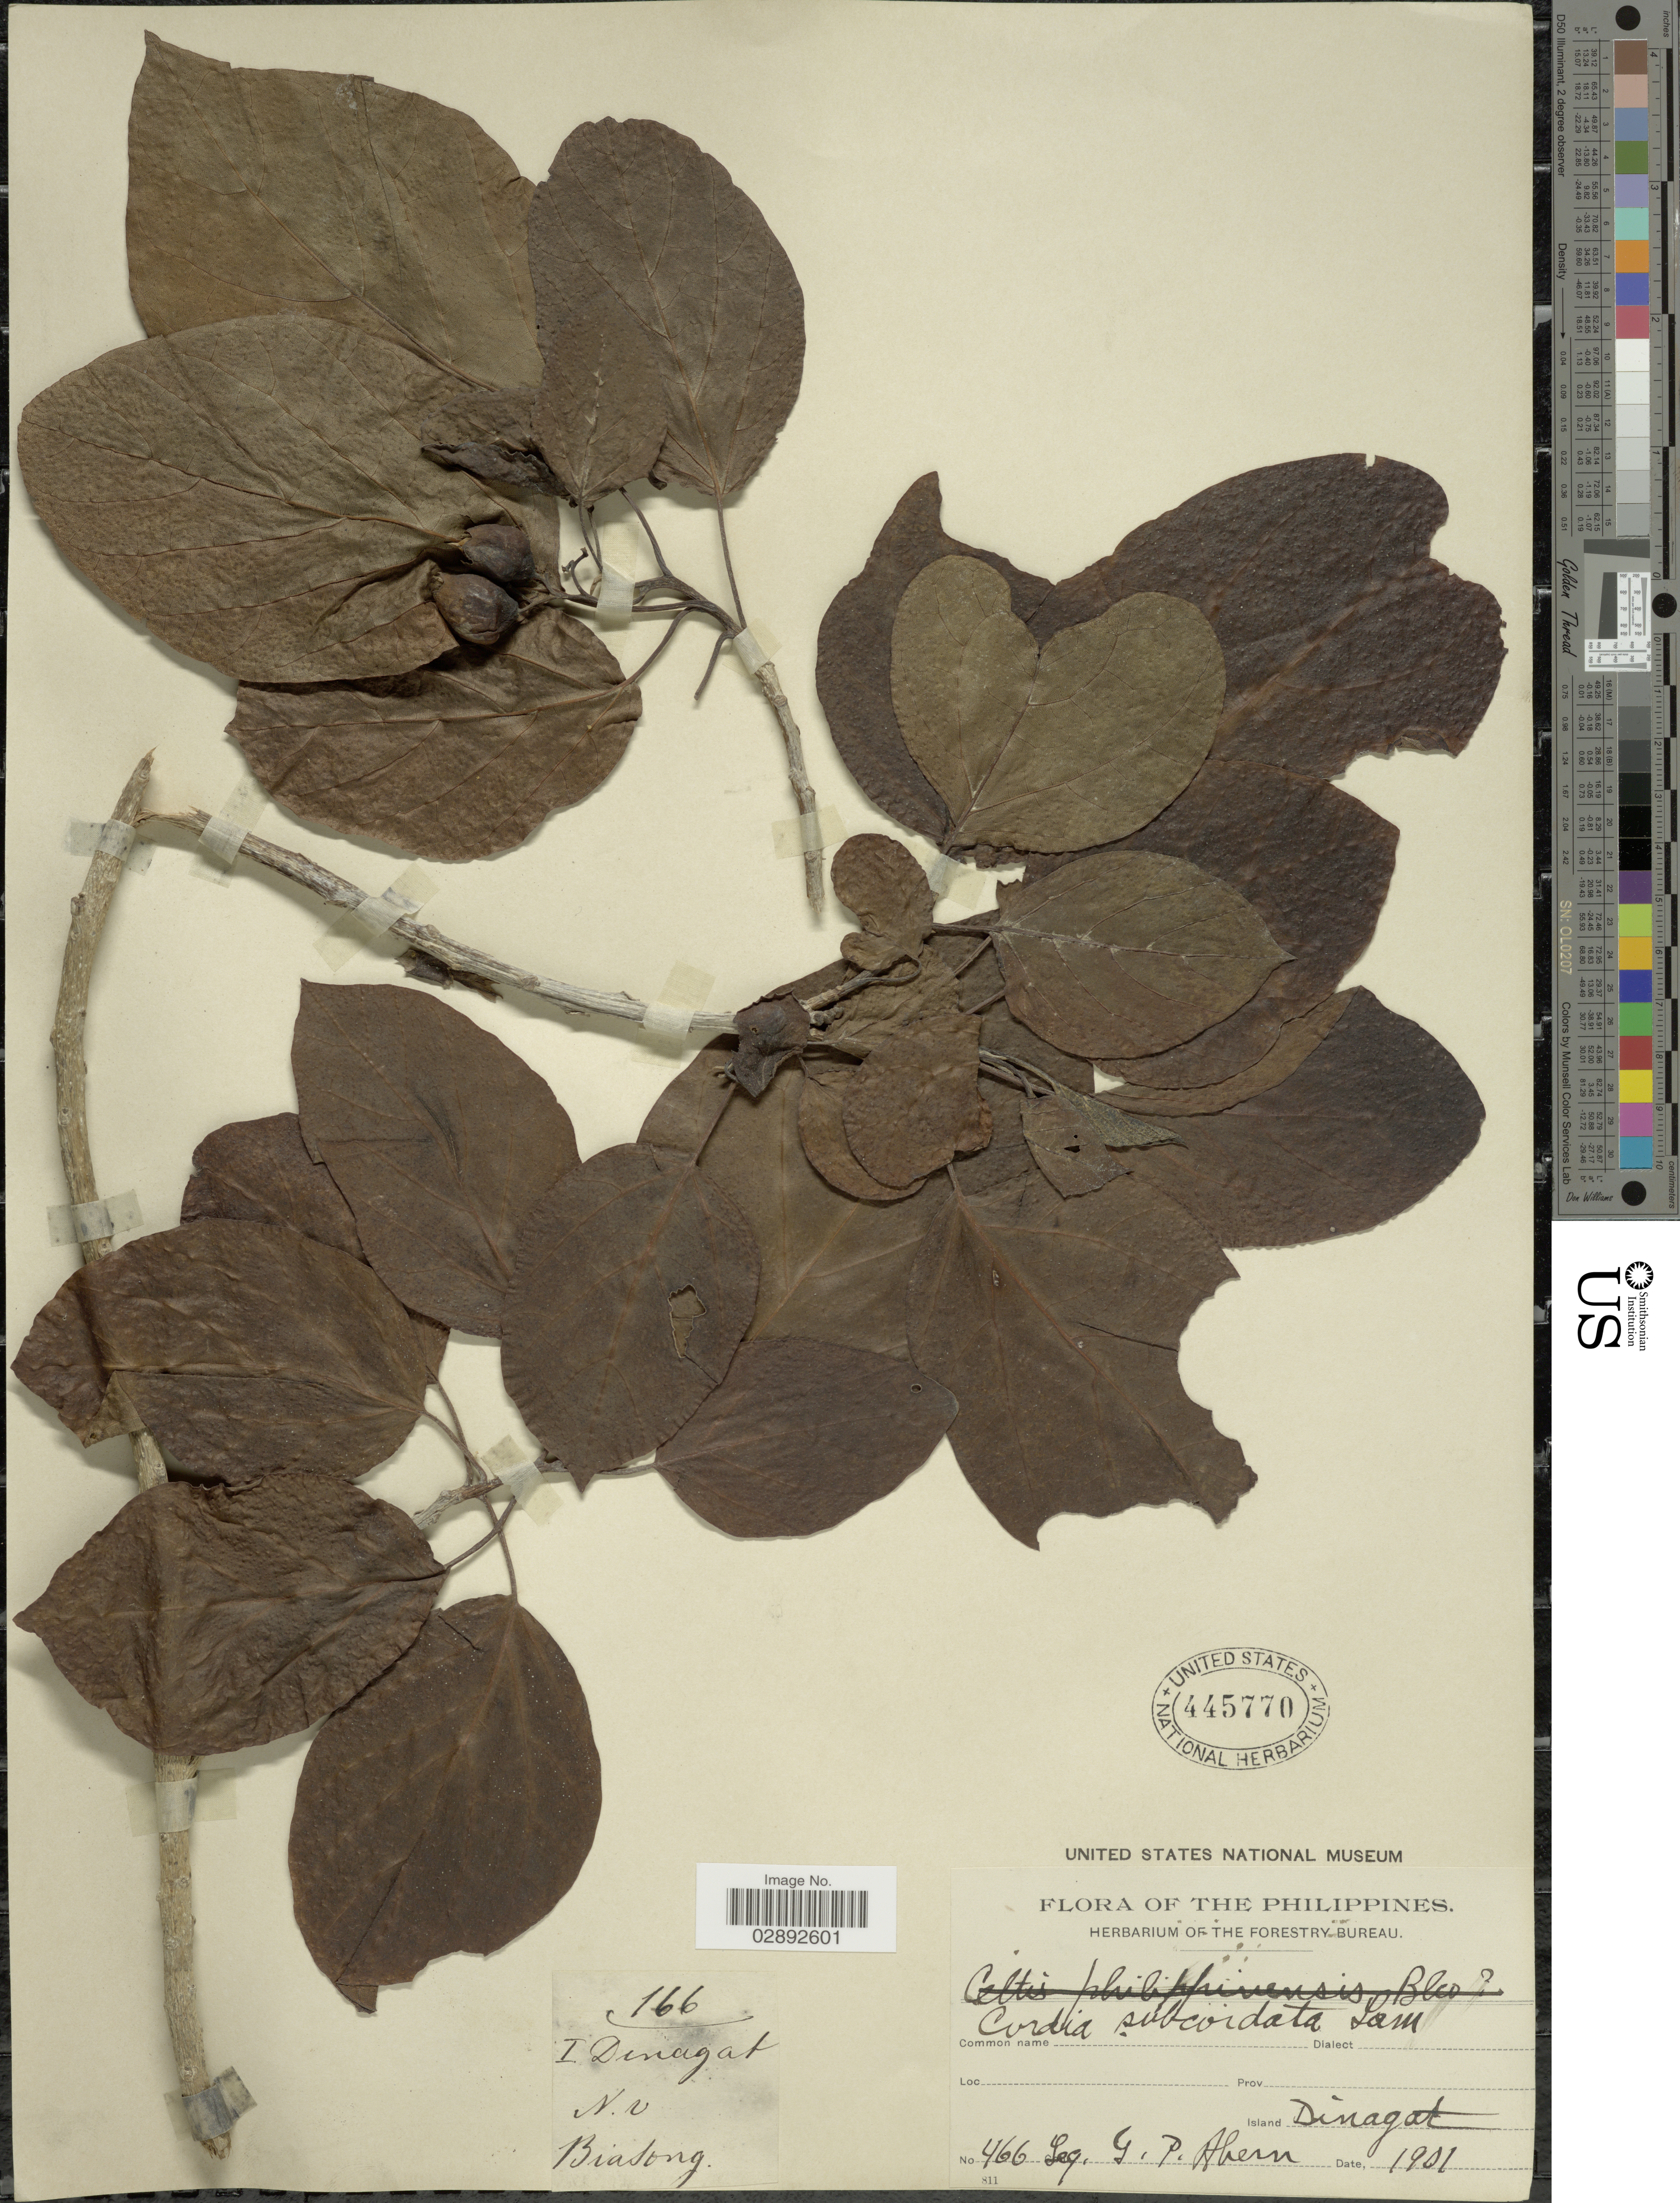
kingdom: Plantae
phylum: Tracheophyta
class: Magnoliopsida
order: Boraginales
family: Cordiaceae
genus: Cordia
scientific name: Cordia subcordata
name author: Lam.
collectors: G. Ahern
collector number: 466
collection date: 1901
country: Philippines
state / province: Caraga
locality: Island Dinagat.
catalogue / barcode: US 445770